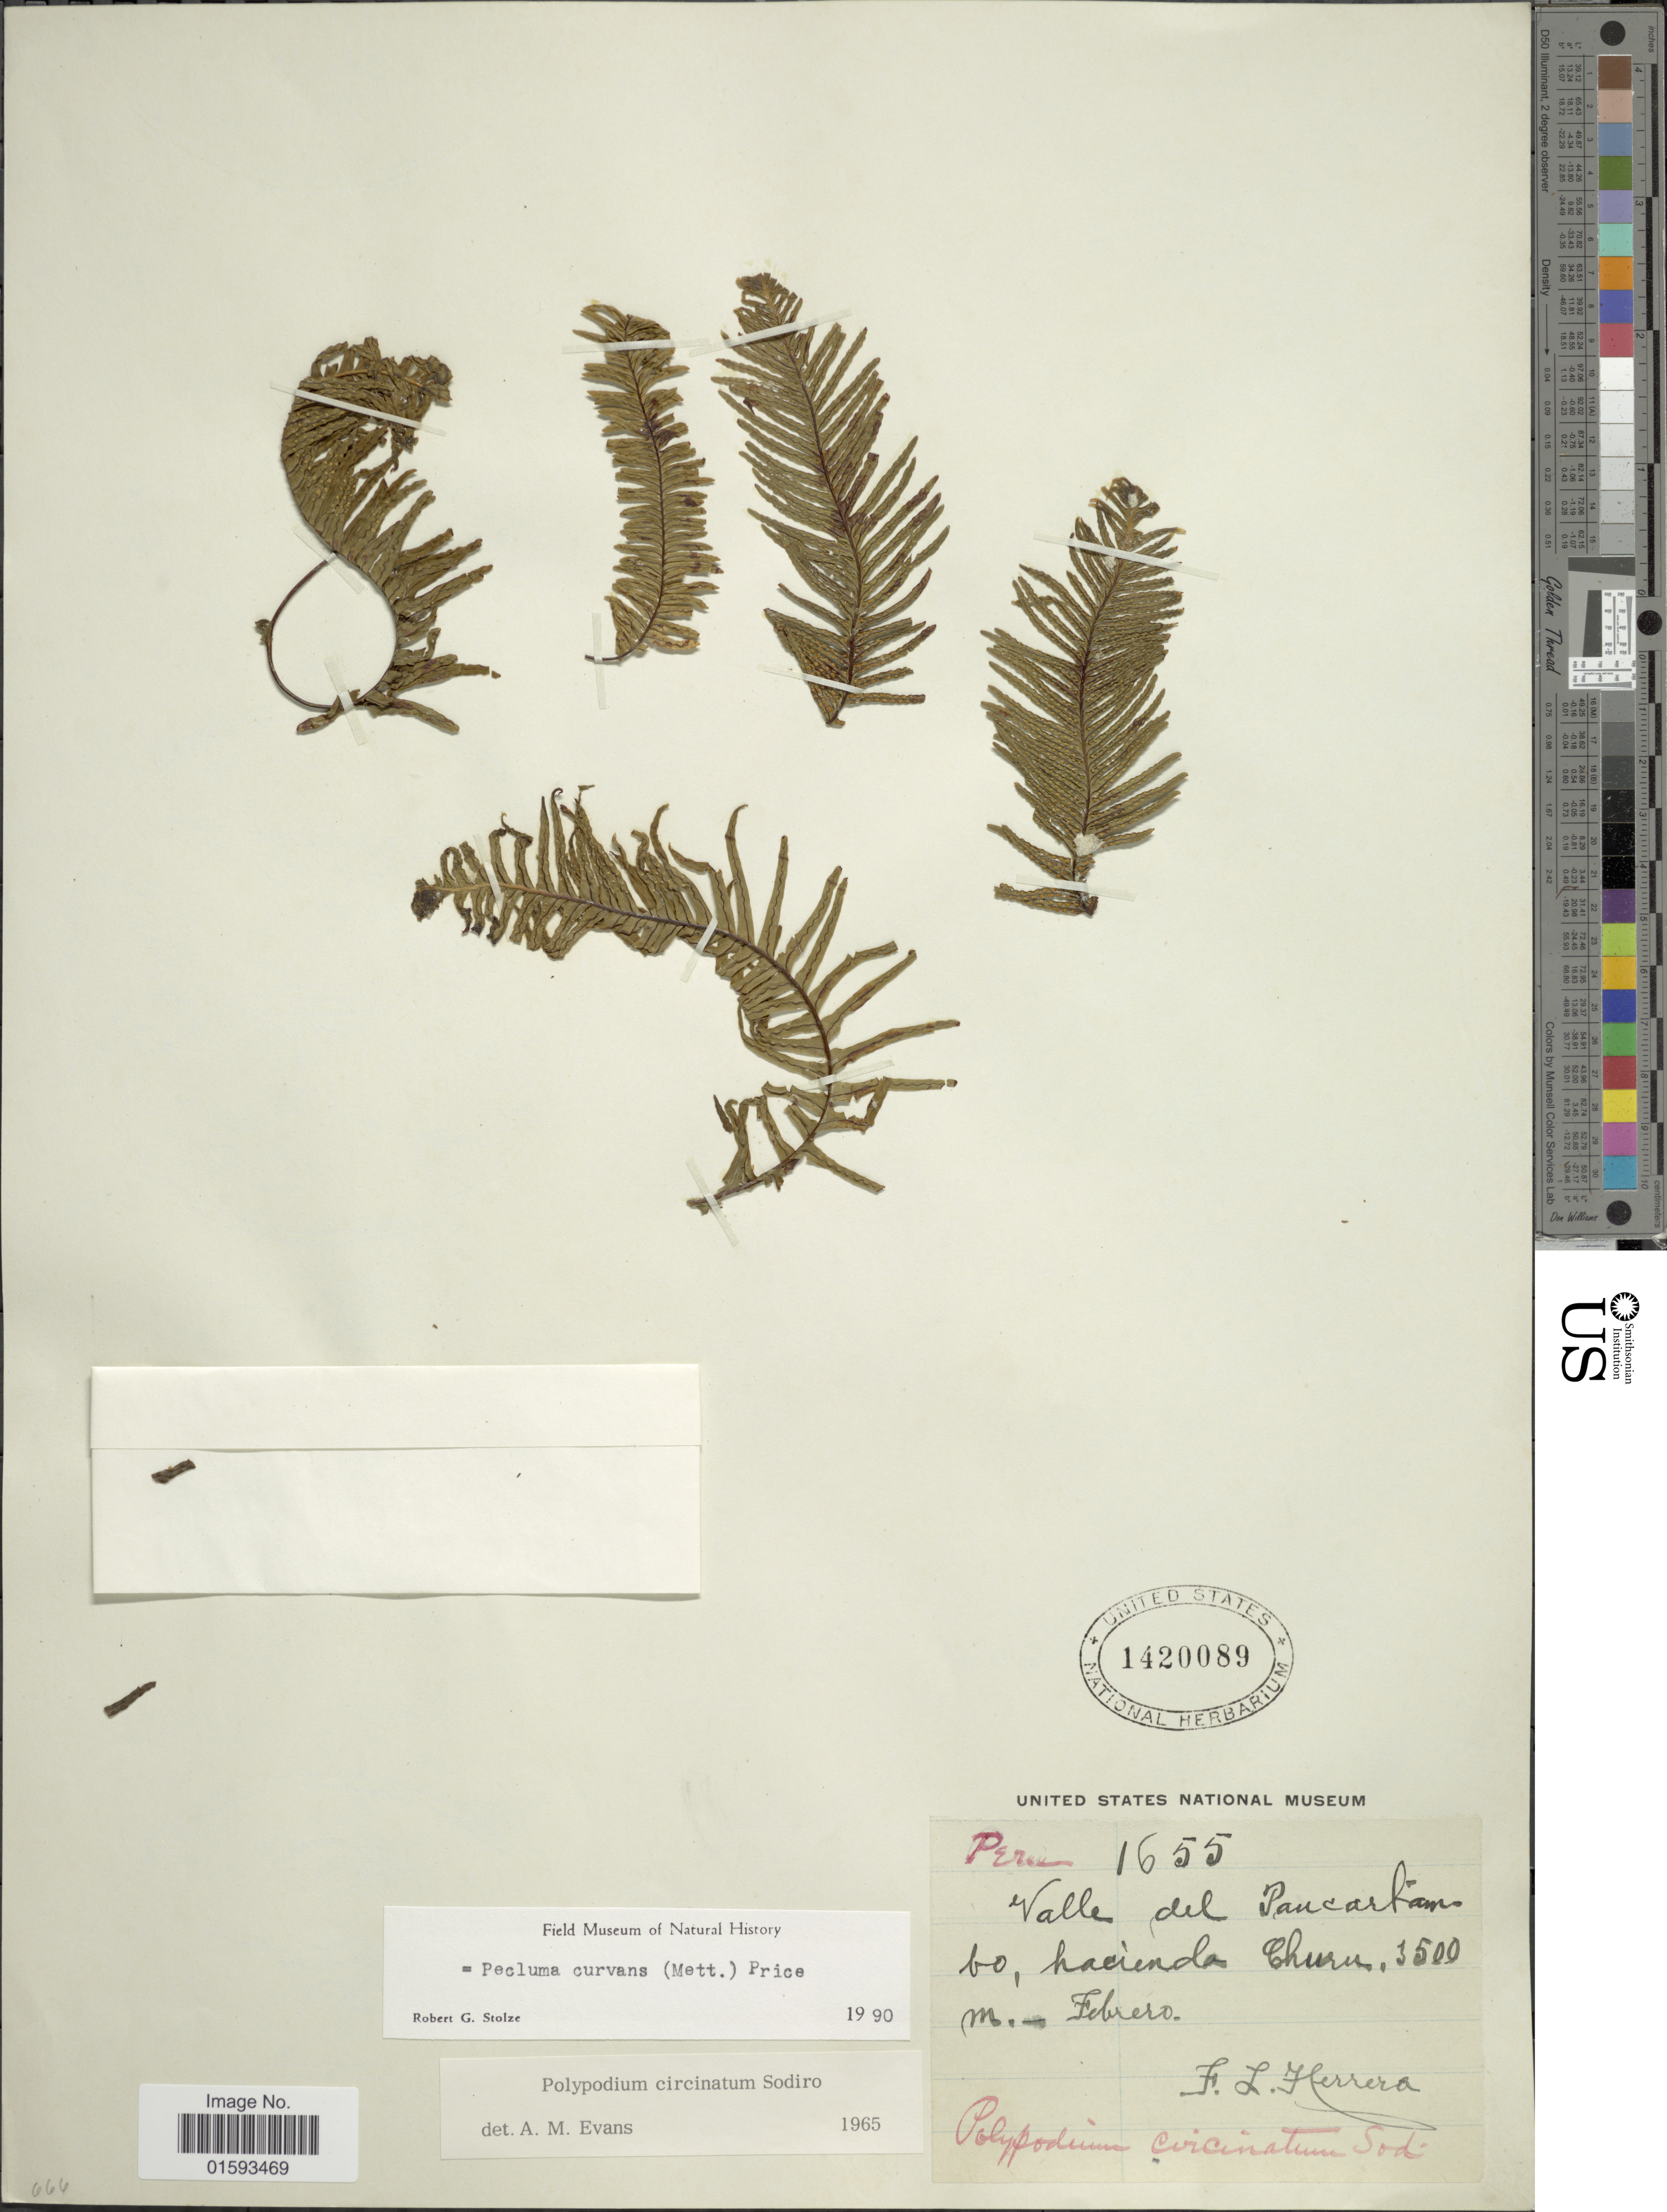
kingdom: Plantae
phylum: Tracheophyta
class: Polypodiopsida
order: Polypodiales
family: Polypodiaceae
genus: Pecluma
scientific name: Pecluma curvans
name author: (Mett.) Price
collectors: F. L. Herrera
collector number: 1655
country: Peru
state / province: Cusco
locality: Valle del Paucartambo, Hacienda Churu.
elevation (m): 3500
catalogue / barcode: US 1420089